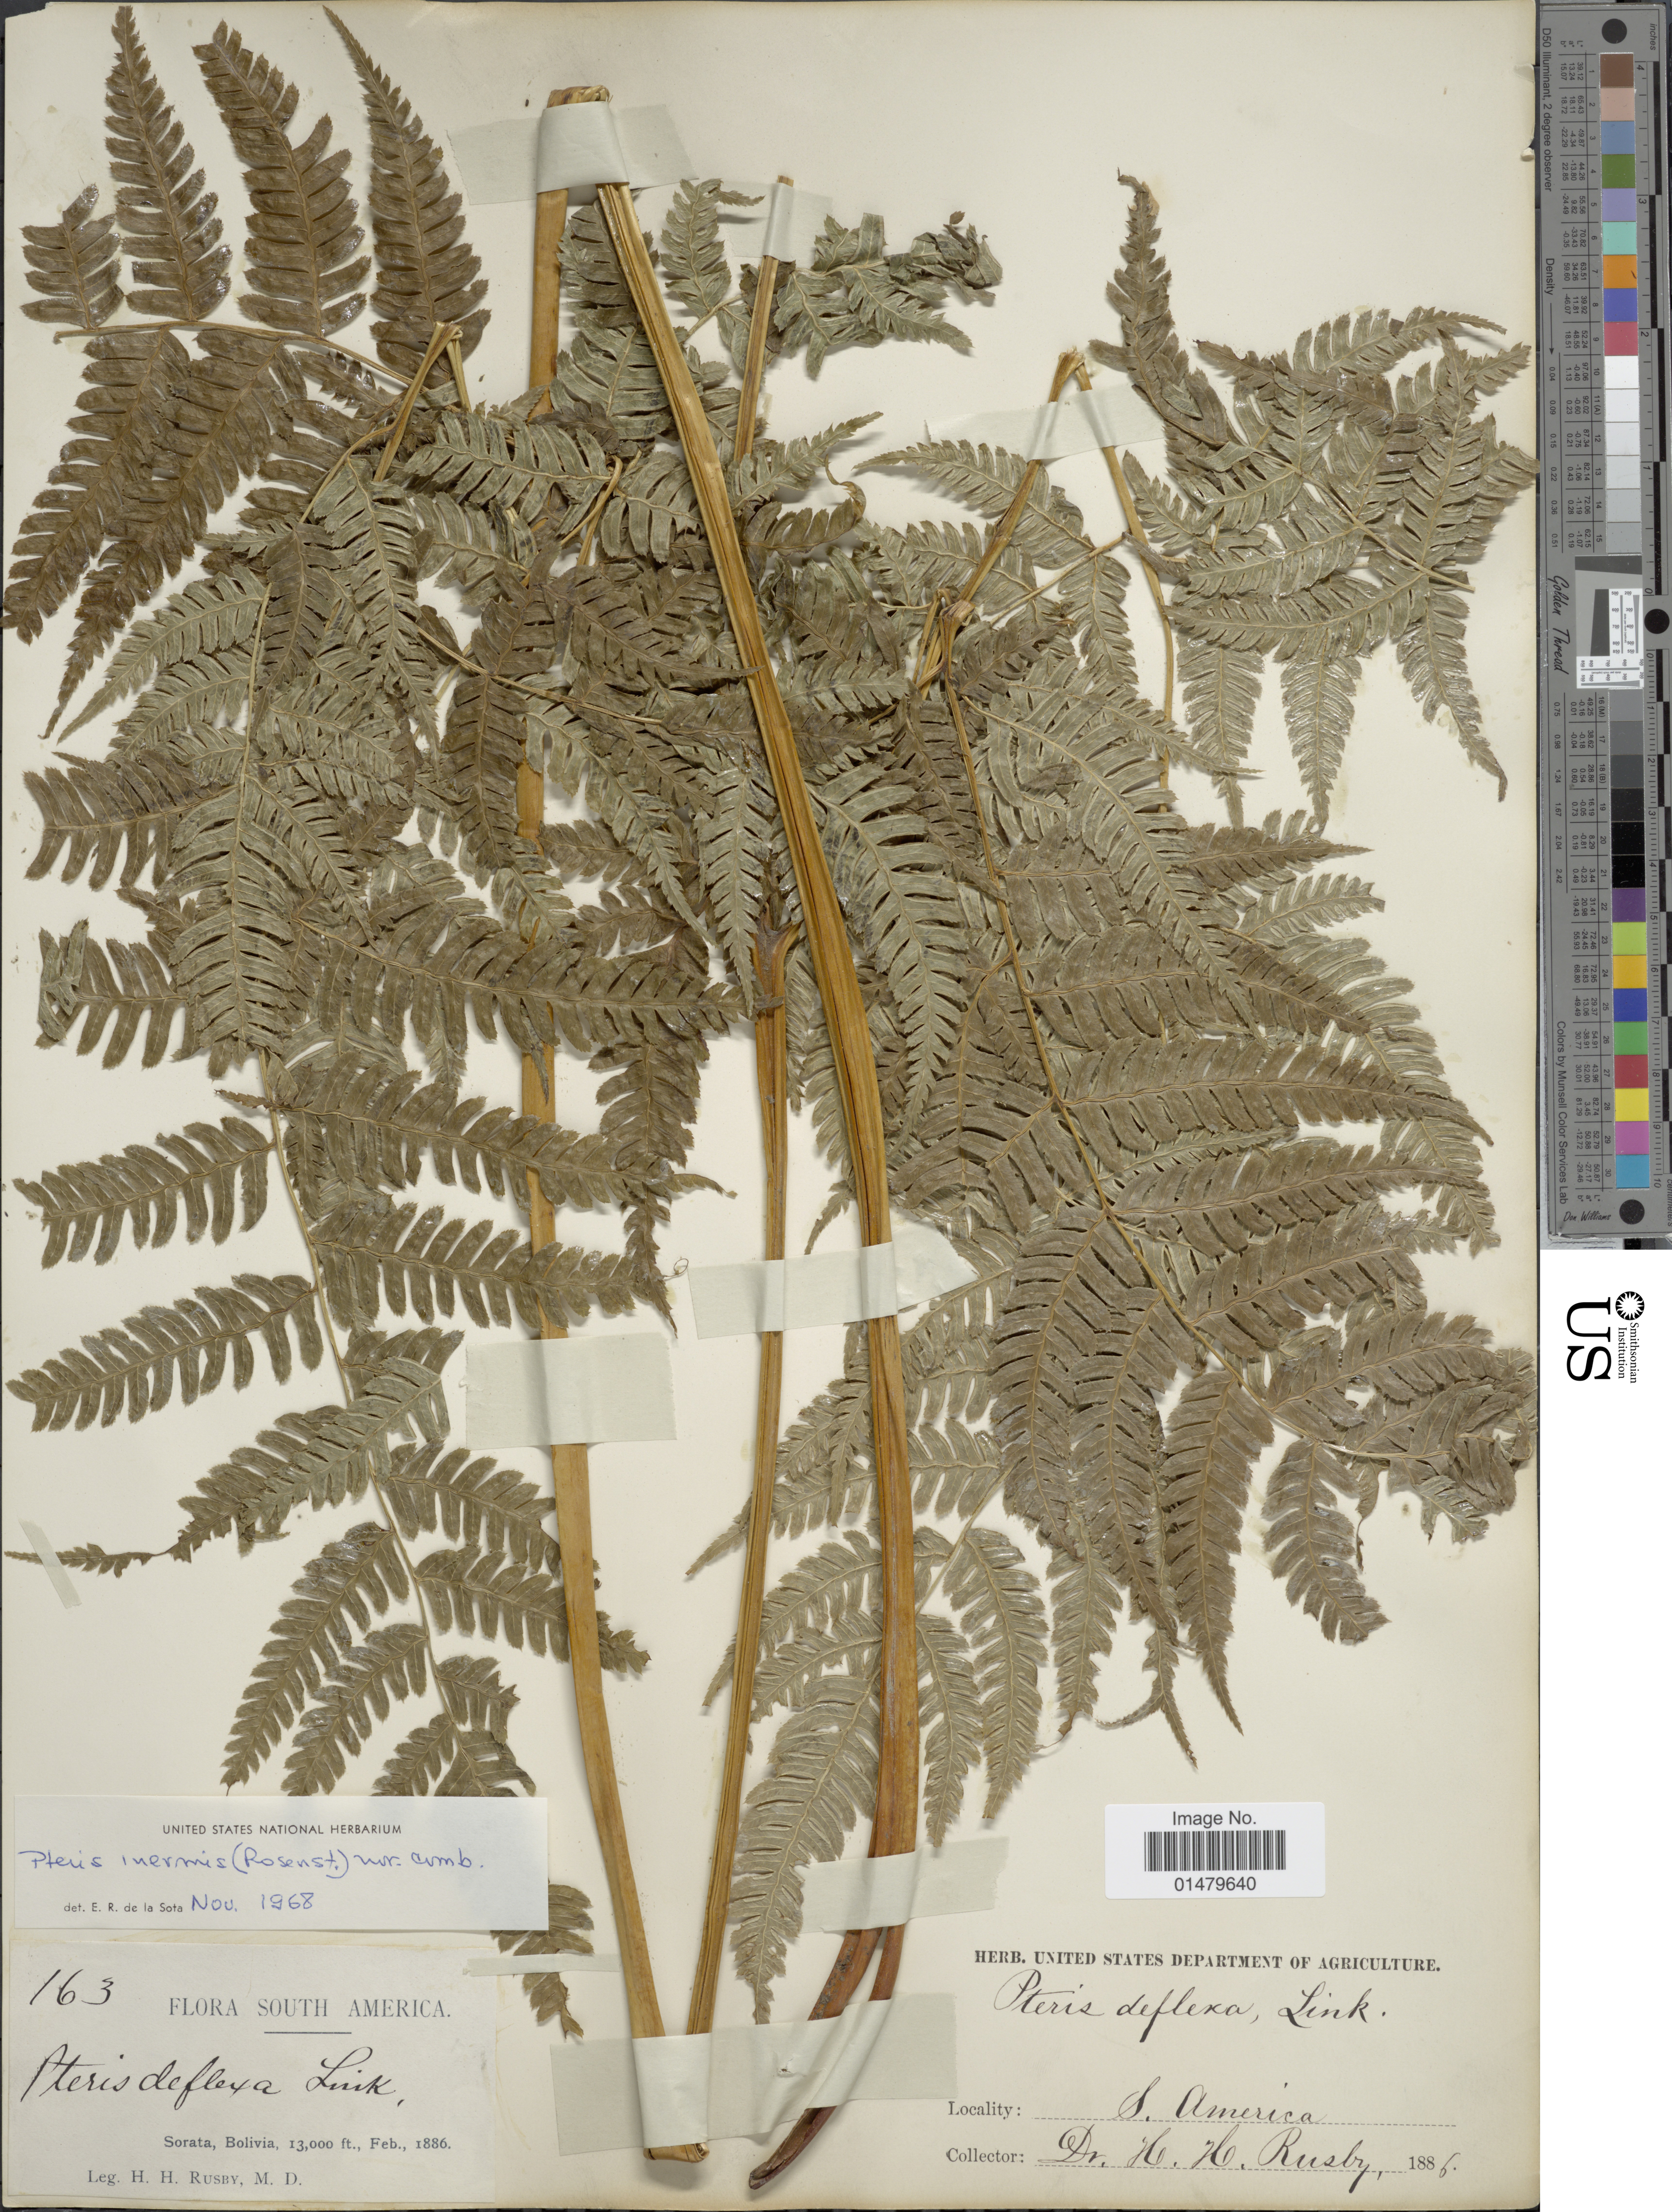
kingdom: Plantae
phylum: Tracheophyta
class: Polypodiopsida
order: Polypodiales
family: Pteridaceae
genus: Pteris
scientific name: Pteris muricata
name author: Rosenst.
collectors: H. H. Rusby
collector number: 163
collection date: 1886-02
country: Bolivia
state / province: La Páz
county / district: Larecaja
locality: Sorata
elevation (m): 3962